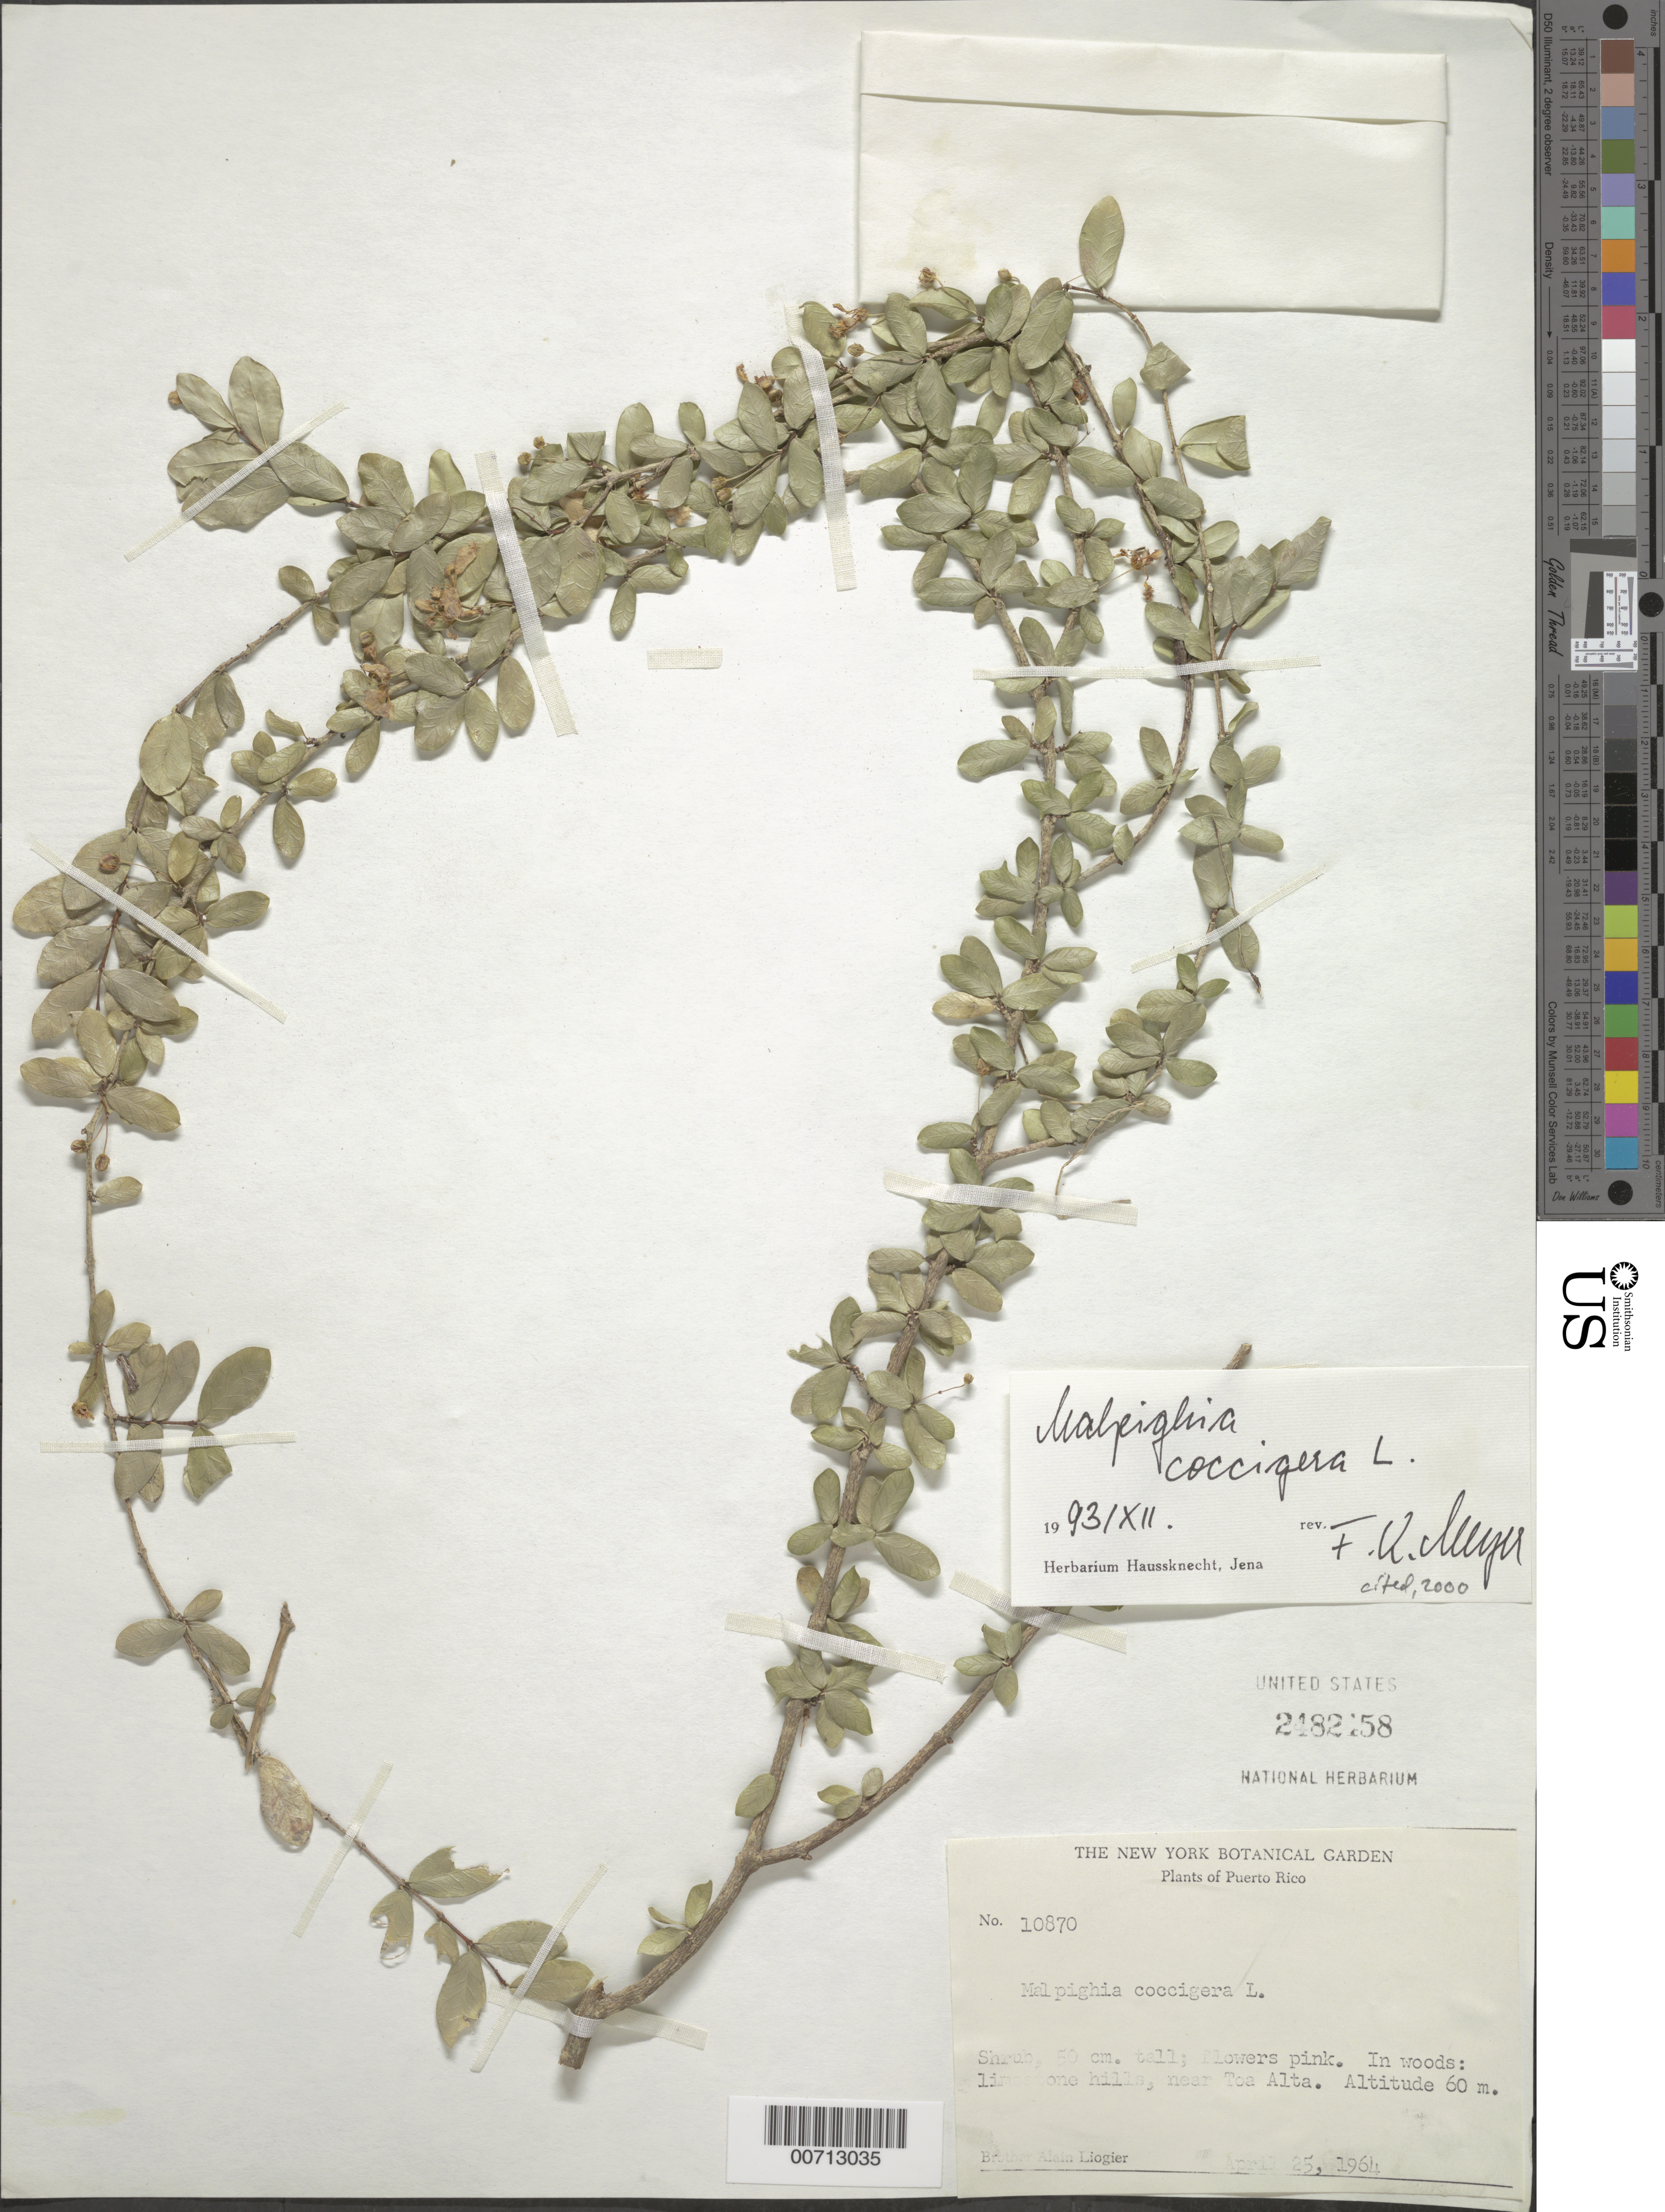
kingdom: Plantae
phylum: Tracheophyta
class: Magnoliopsida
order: Malpighiales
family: Malpighiaceae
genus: Malpighia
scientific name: Malpighia coccigera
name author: L.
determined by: Meyer, F. U.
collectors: A. H. Liogier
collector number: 10870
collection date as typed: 25 Apr 1964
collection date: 1964-04-25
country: Puerto Rico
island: Greater Antilles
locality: Toa Alta, near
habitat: In woods: limestone hills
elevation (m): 60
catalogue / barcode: US 2482458